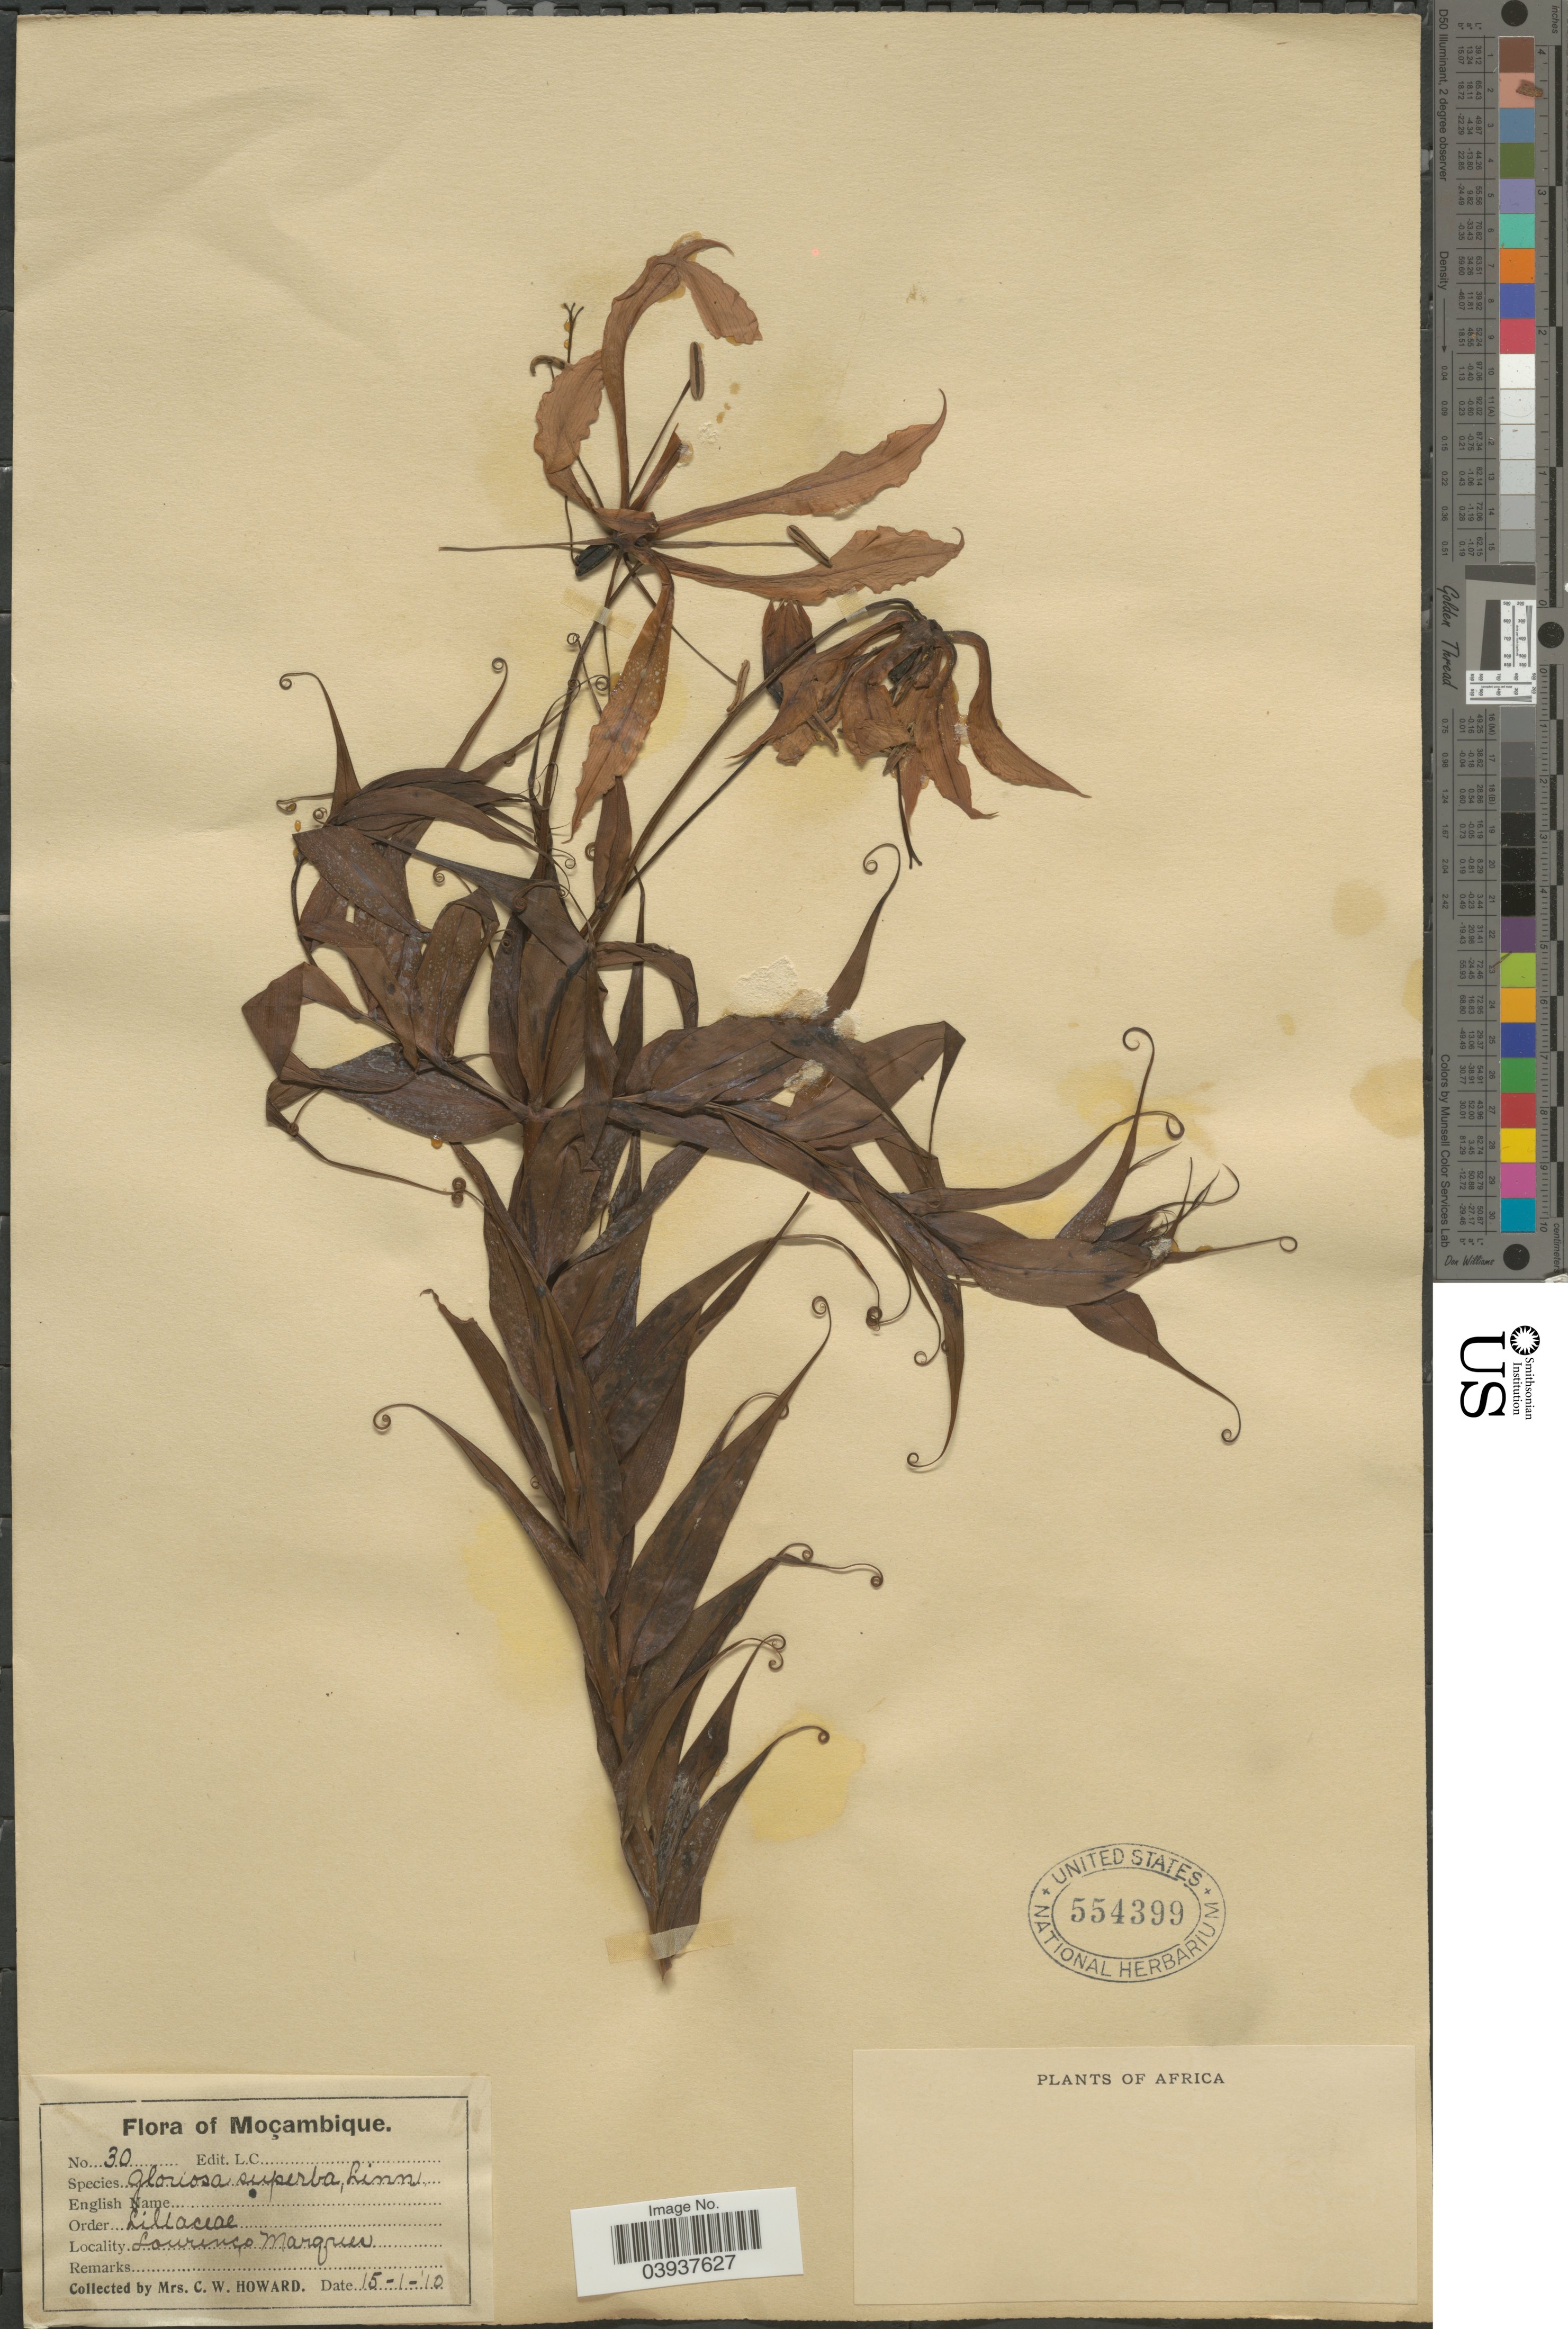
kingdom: Plantae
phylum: Tracheophyta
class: Liliopsida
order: Liliales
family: Colchicaceae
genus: Gloriosa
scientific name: Gloriosa superba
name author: L.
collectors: C. W. Howard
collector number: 30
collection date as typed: Transcribed d/m/y: 15/1/10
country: Mozambique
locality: Moçambique. Lourenço Marques. Africa.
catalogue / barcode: US 554399